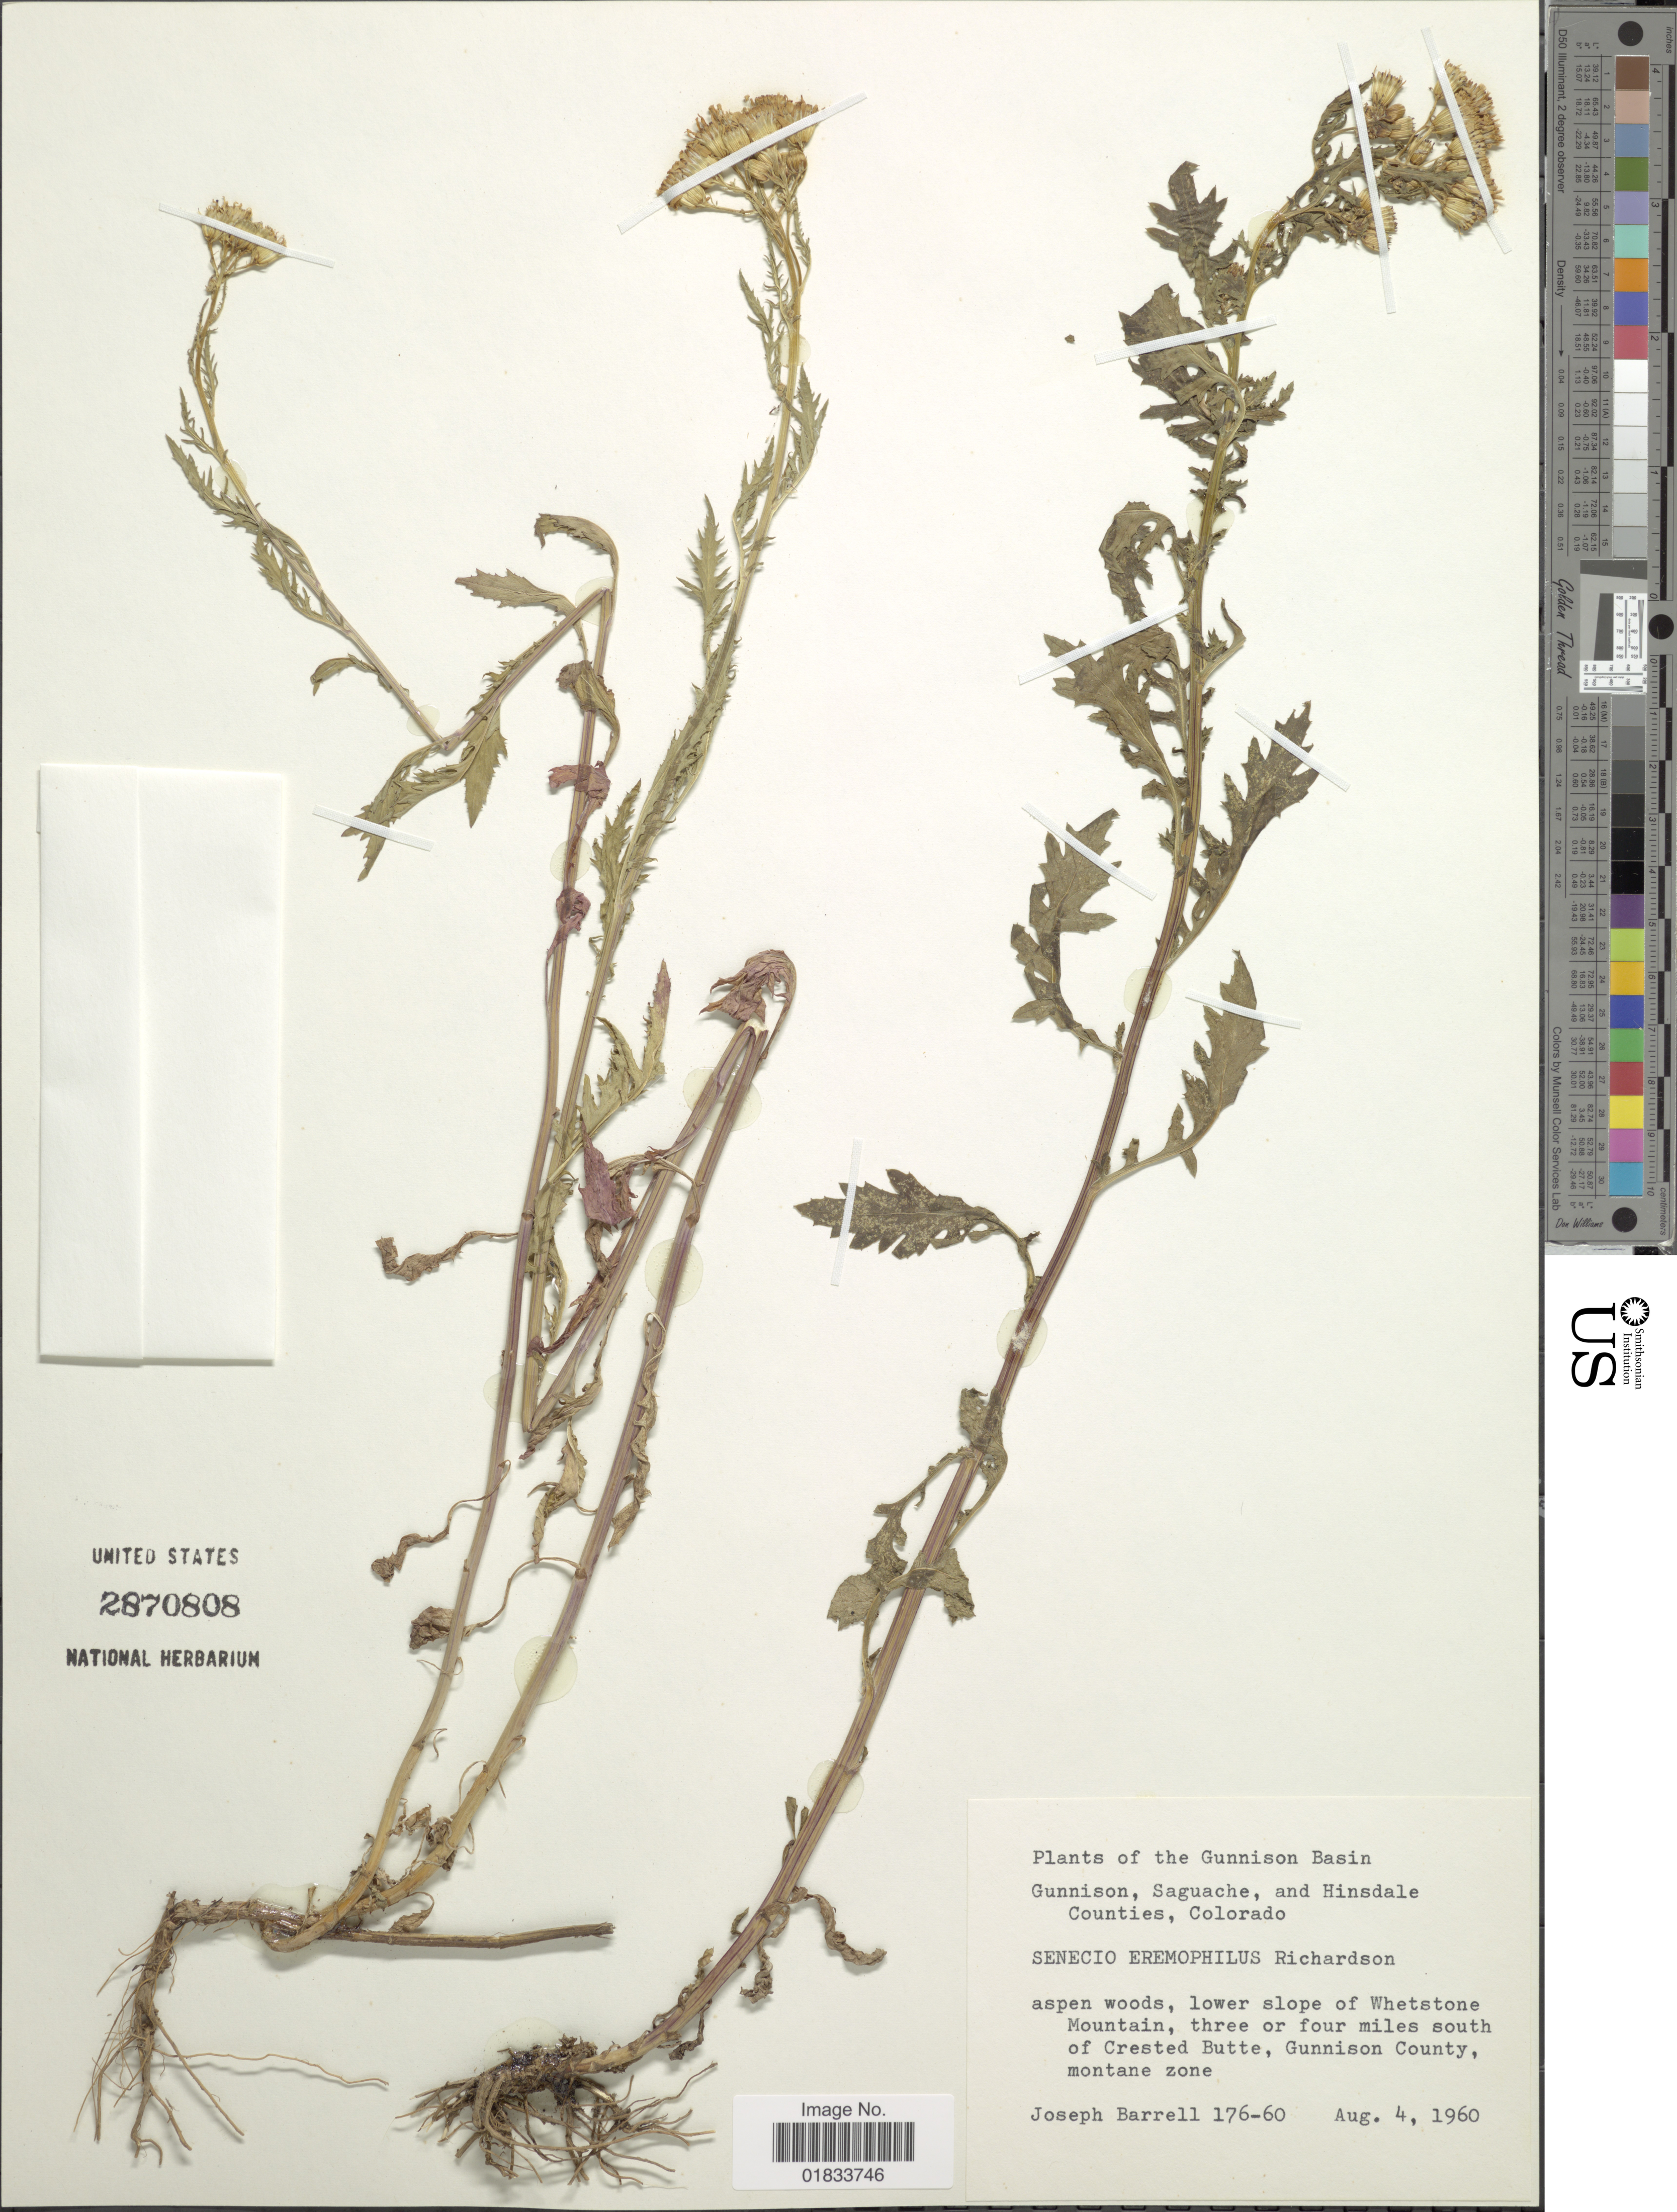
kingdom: Plantae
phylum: Tracheophyta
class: Magnoliopsida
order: Asterales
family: Asteraceae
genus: Senecio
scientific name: Senecio eremophilus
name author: Richardson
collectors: J. Barrell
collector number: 176-60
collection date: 1960-08-04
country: United States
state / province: Colorado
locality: Gunnison Basin, Gunnison, Saguache, and Hinsdale Counties, lower slope of Whetstone Mountain, three or four miles south of Crested Butte, Gunnison County, montane zone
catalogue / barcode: US 2870808